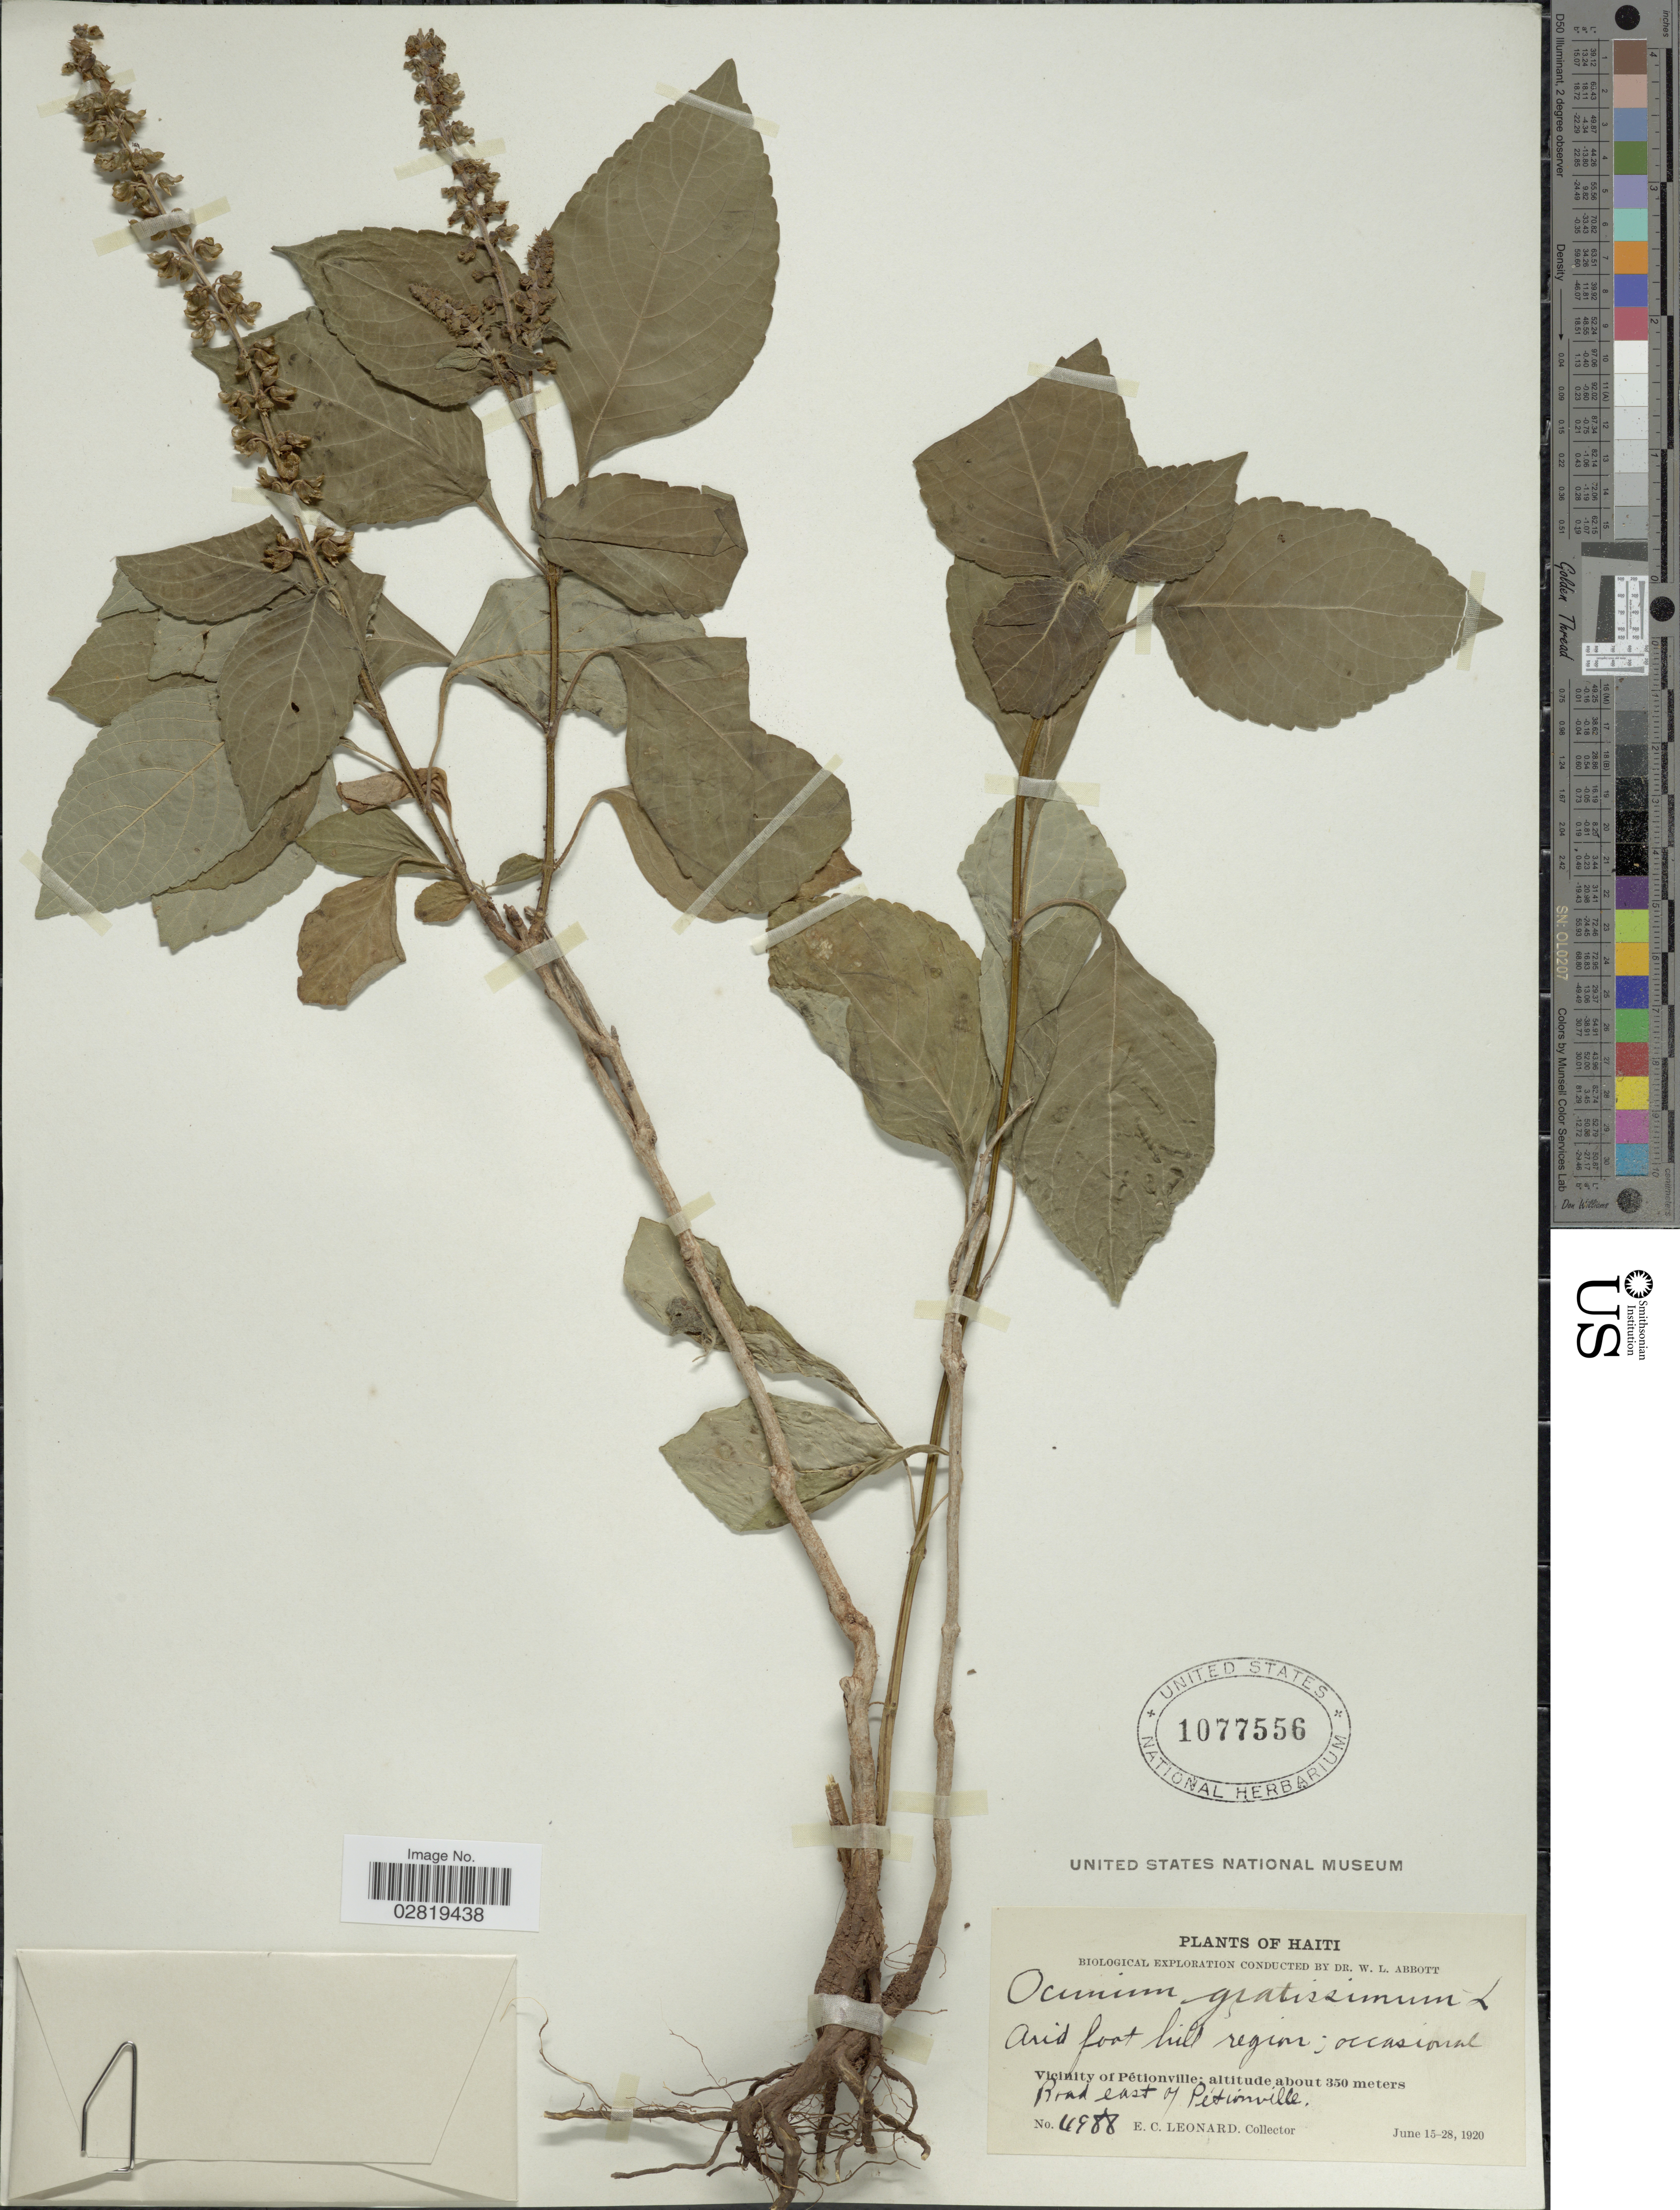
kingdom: Plantae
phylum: Tracheophyta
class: Magnoliopsida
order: Lamiales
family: Lamiaceae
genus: Ocimum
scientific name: Ocimum gratissimum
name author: L.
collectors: E. C. Leonard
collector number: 4988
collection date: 1920-06-15/1920-06-28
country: Haiti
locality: Arid foat hill region, Vicinity of Pétionville, Brad east of Pétionville.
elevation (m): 350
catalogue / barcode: US 1077556